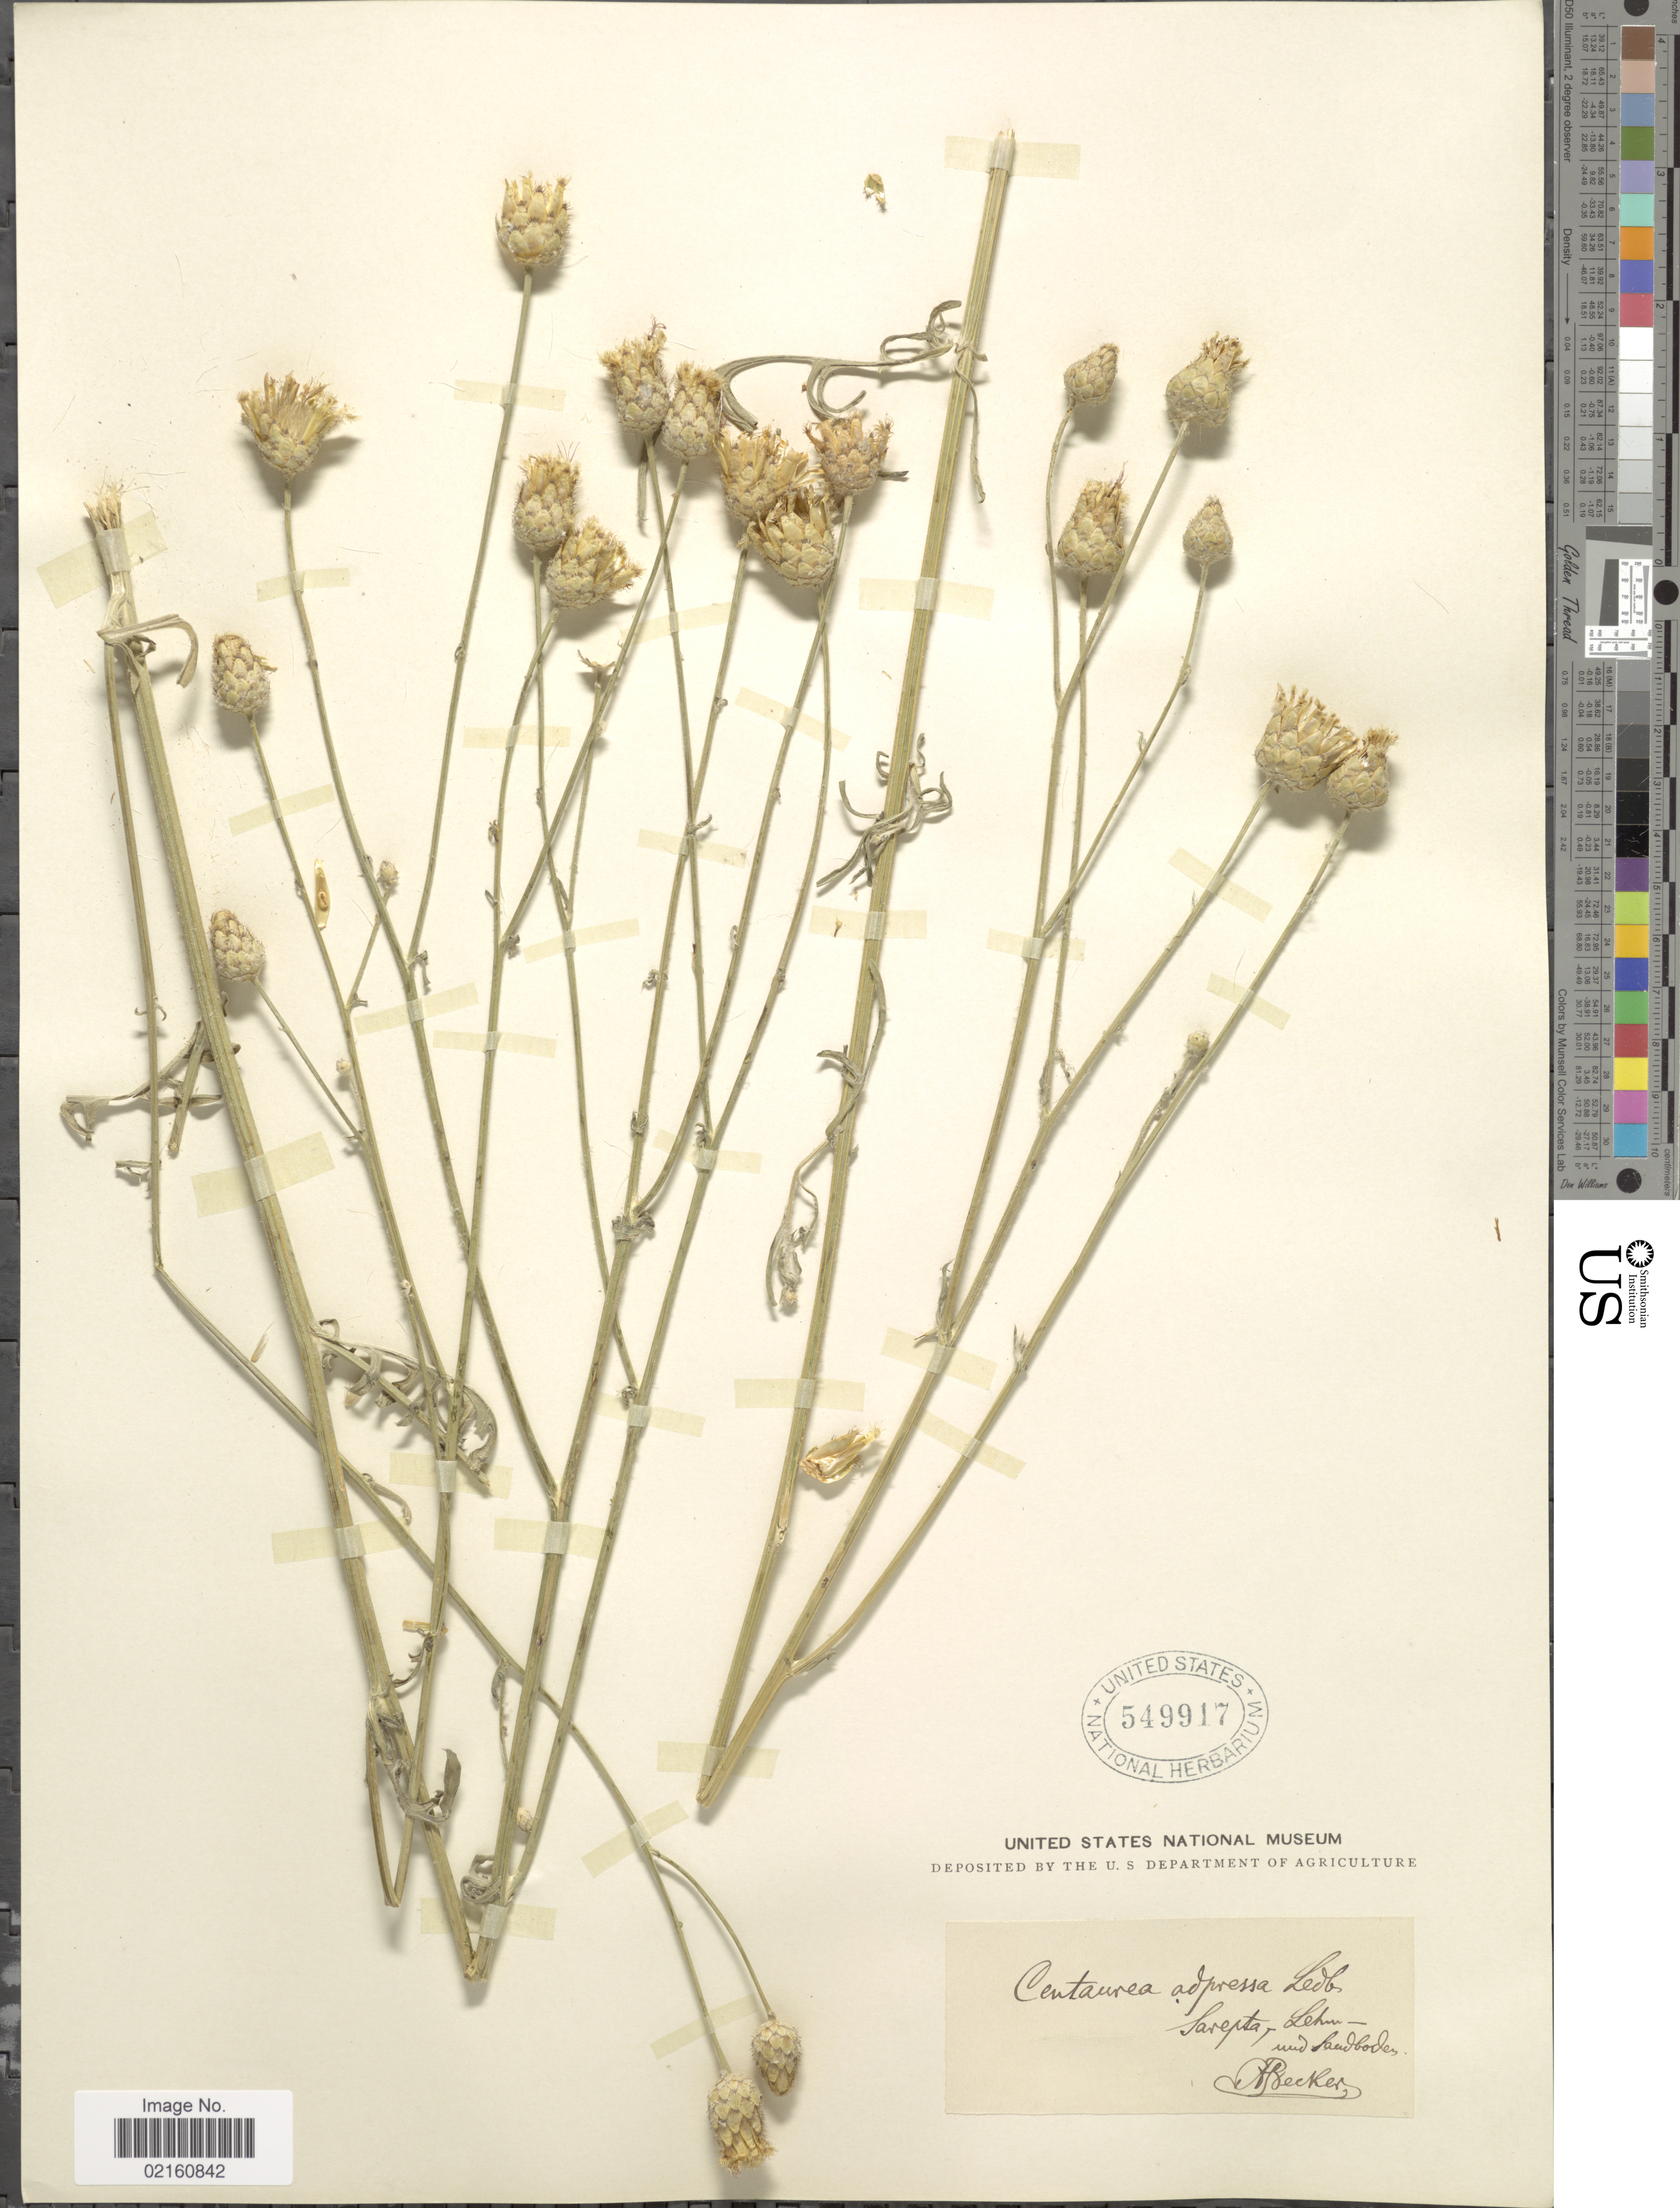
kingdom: Plantae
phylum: Tracheophyta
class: Magnoliopsida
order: Asterales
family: Asteraceae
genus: Centaurea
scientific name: Centaurea scabiosa subsp. adpressa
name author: (Ledeb.) Gugler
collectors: A. Becker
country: Russian Federation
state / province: Volgograd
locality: Sarepta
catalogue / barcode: US 549917